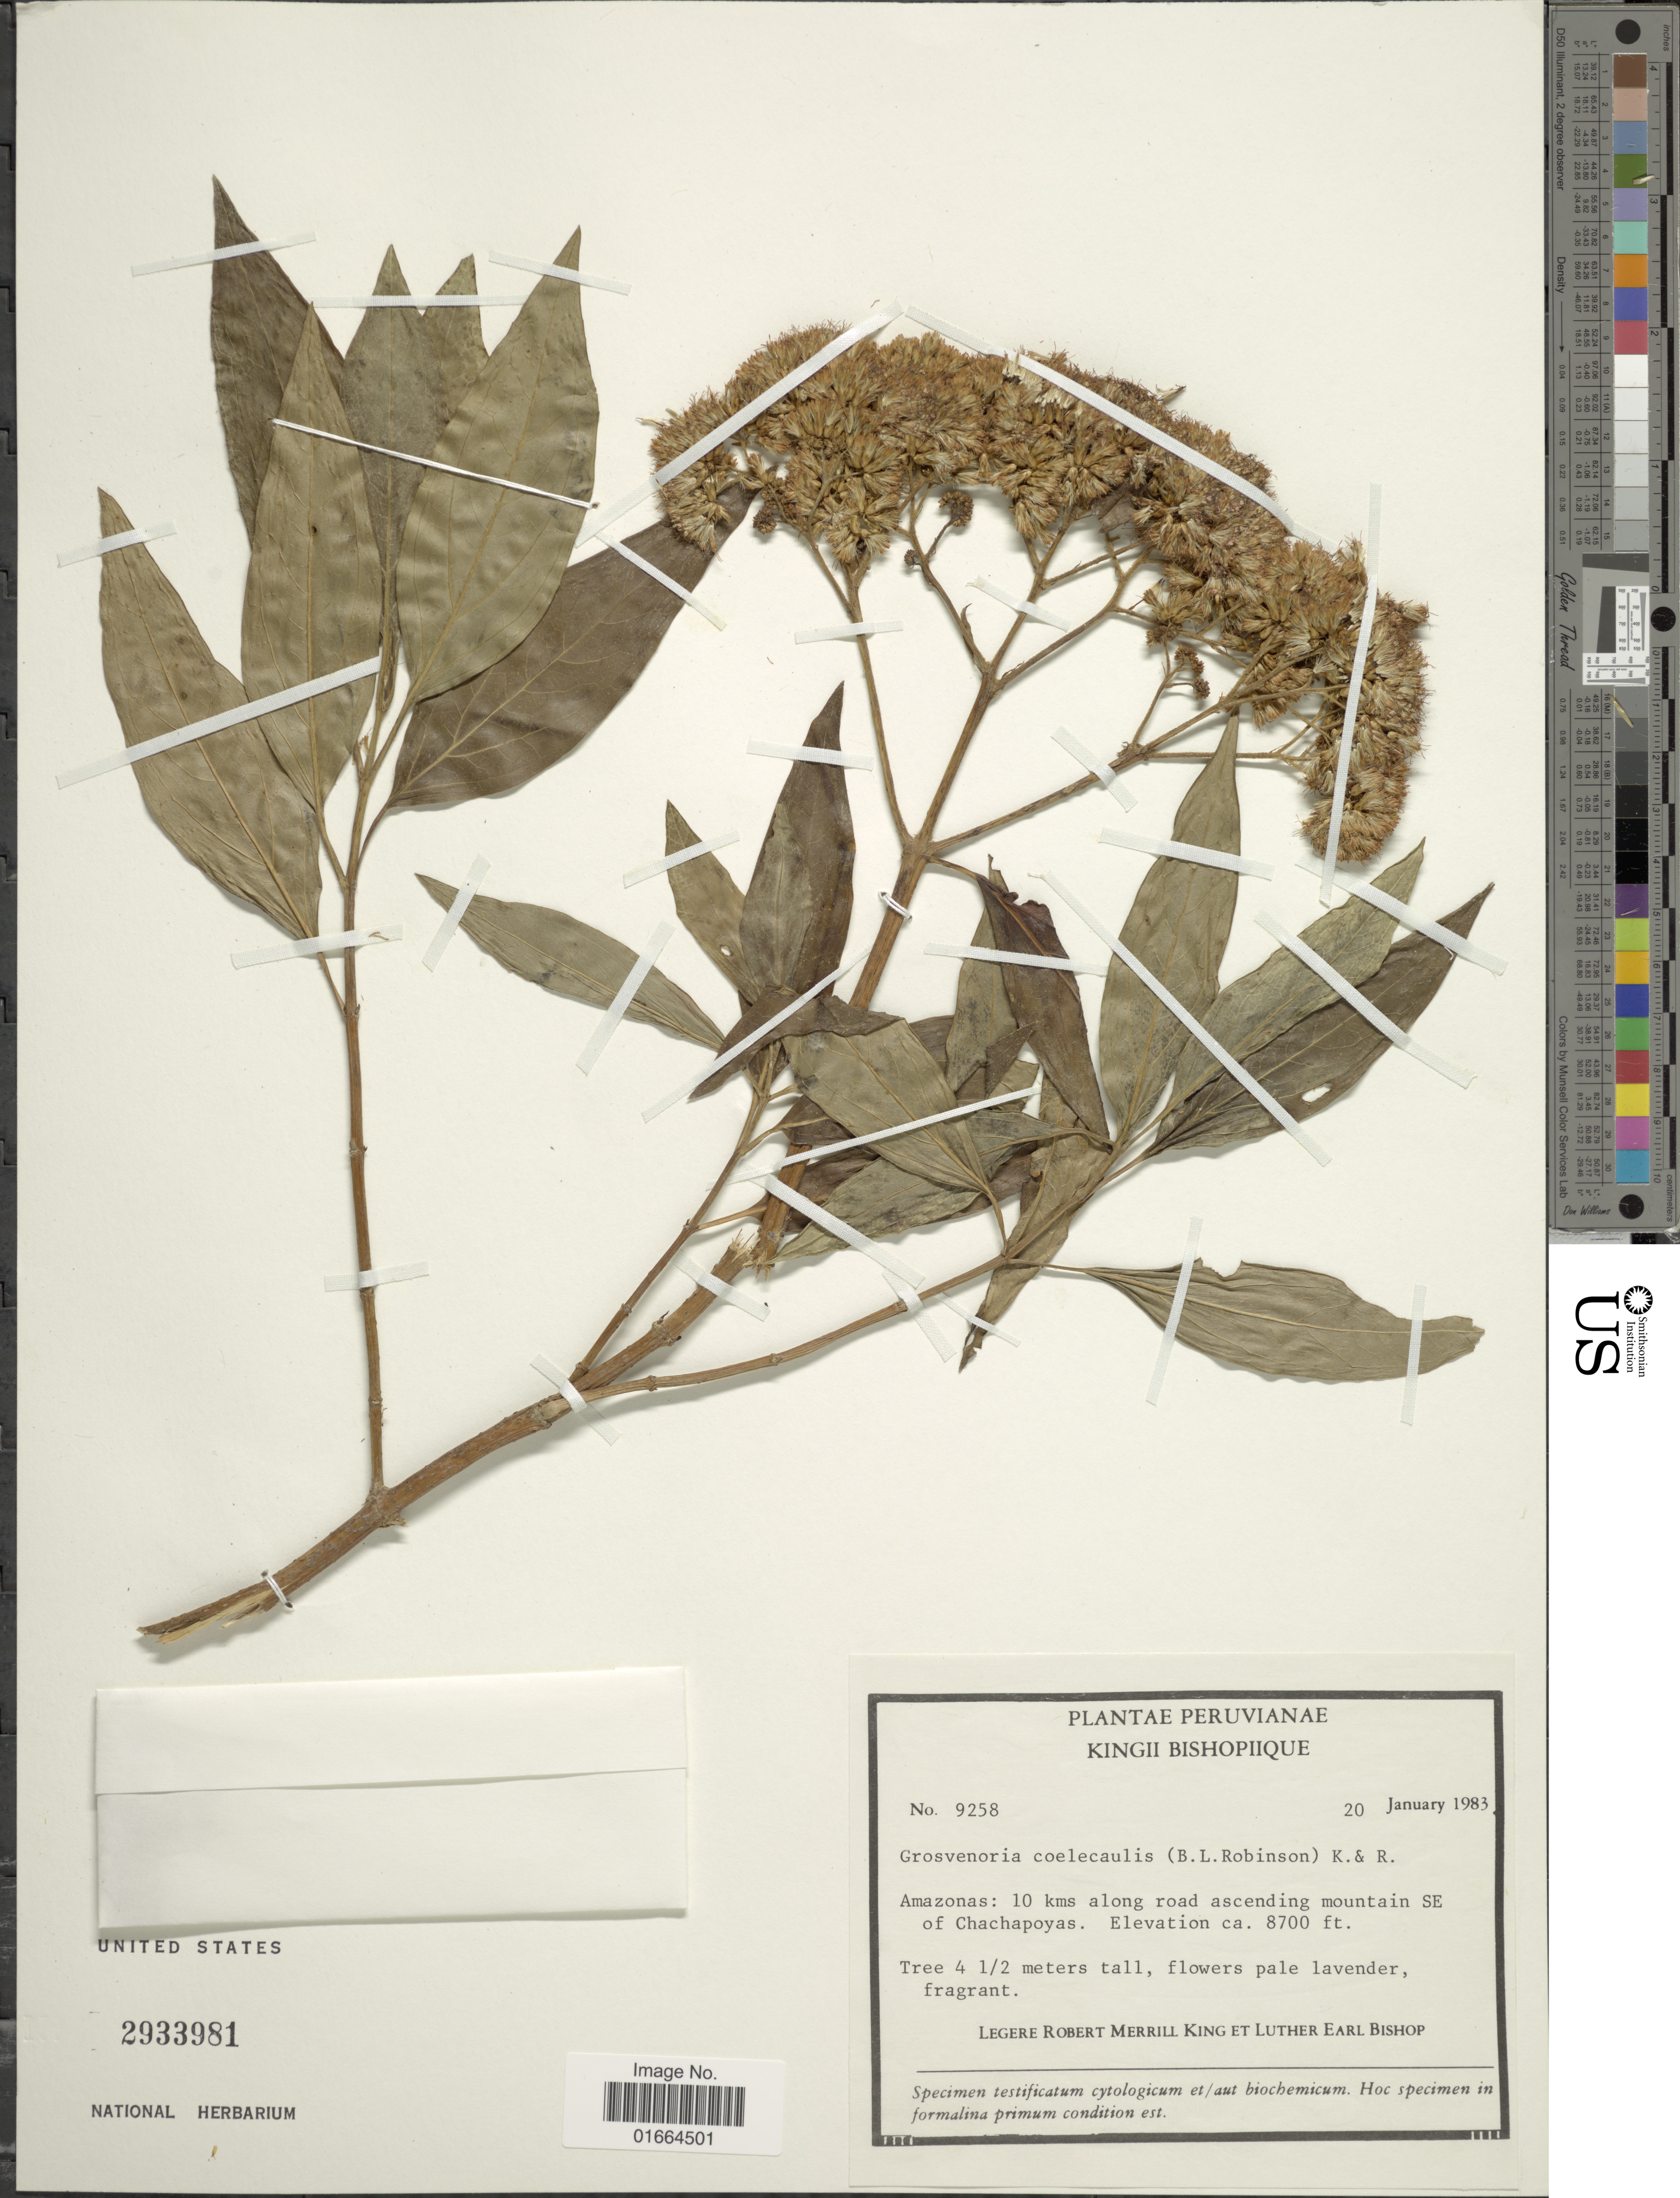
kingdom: Plantae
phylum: Tracheophyta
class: Magnoliopsida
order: Asterales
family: Asteraceae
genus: Grosvenoria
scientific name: Grosvenoria coelocaulis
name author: (B.L. Rob.) R.M. King & H. Rob.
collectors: R. M. King & L. E. Bishop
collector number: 9258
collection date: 1983-01-20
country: Peru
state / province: Amazonas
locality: Amazonas: 10 kms along road ascending mountain SE of Chachapoyas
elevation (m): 2652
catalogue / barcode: US 2933981